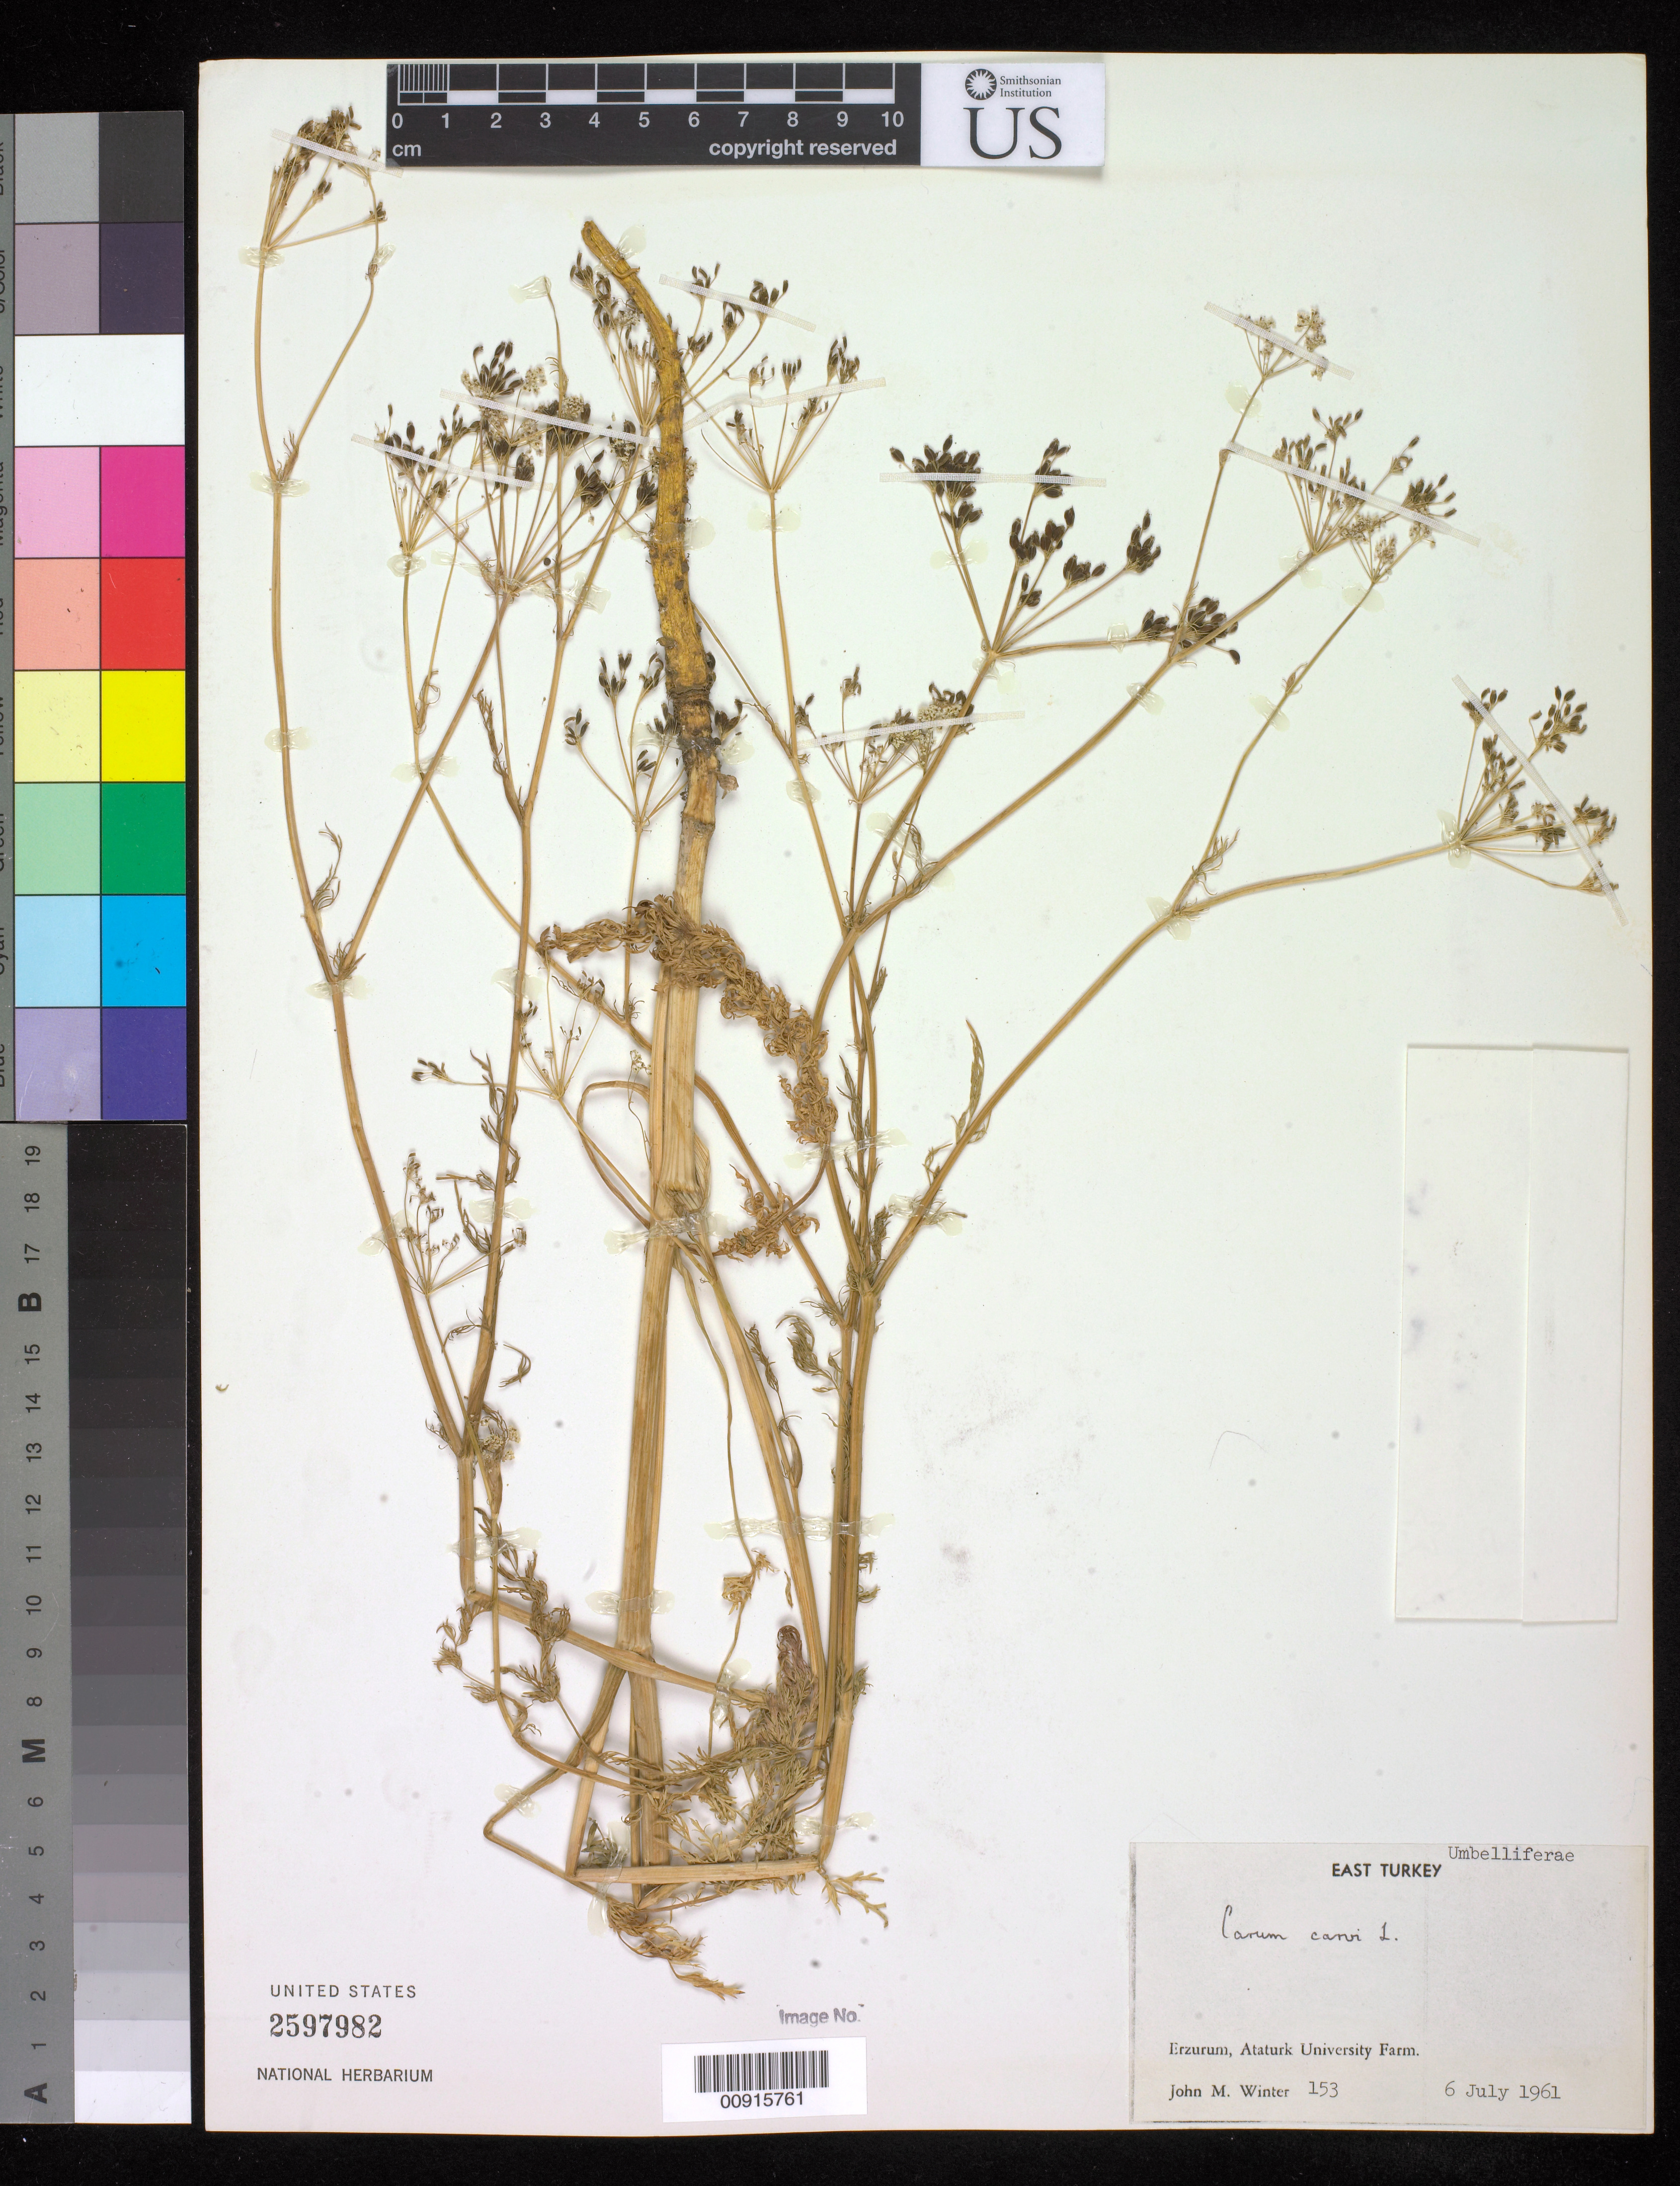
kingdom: Plantae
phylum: Tracheophyta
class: Magnoliopsida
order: Apiales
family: Apiaceae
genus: Carum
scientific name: Carum carvi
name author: L.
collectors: J. M. Winter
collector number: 153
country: Turkey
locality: Erzurum, Ataturk University Farm.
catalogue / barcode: US 2597982